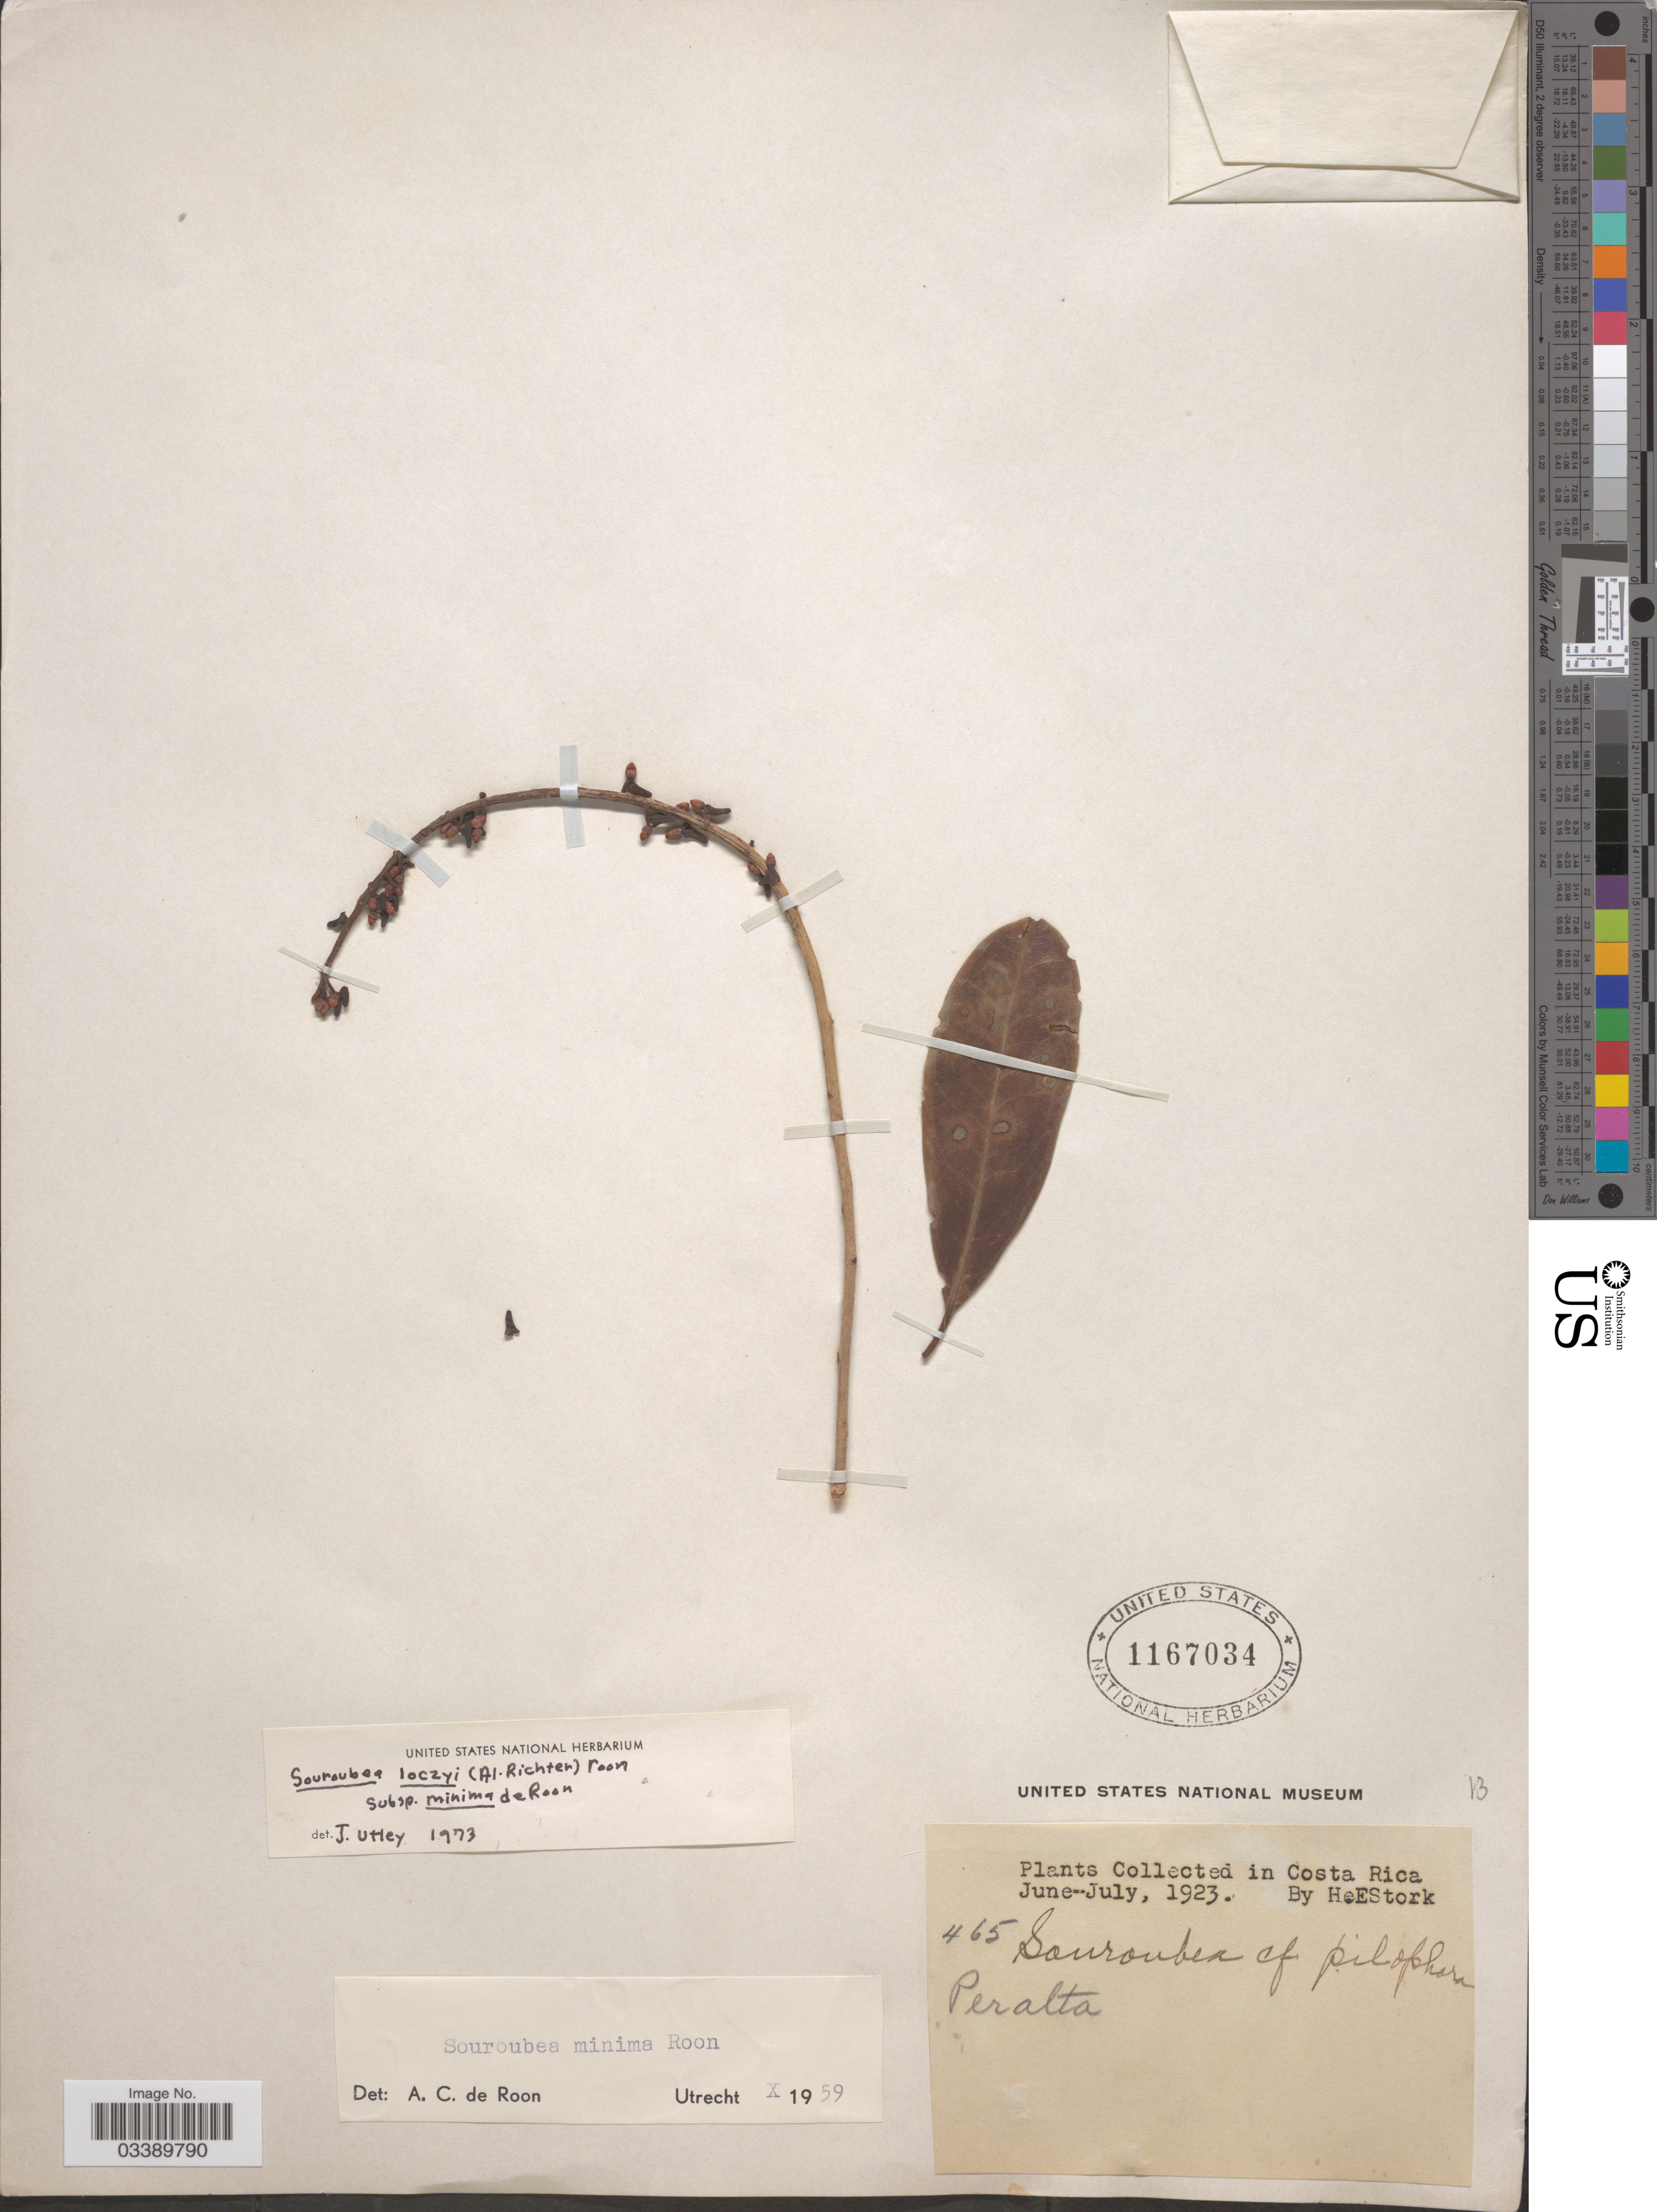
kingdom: Plantae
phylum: Tracheophyta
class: Magnoliopsida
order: Ericales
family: Marcgraviaceae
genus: Souroubea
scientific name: Souroubea loczyi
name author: (V.A. Richt.) de Roon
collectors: H. E. Stork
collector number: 465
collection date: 1923-06/1923-07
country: Costa Rica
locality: Peralta.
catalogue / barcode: US 1167034